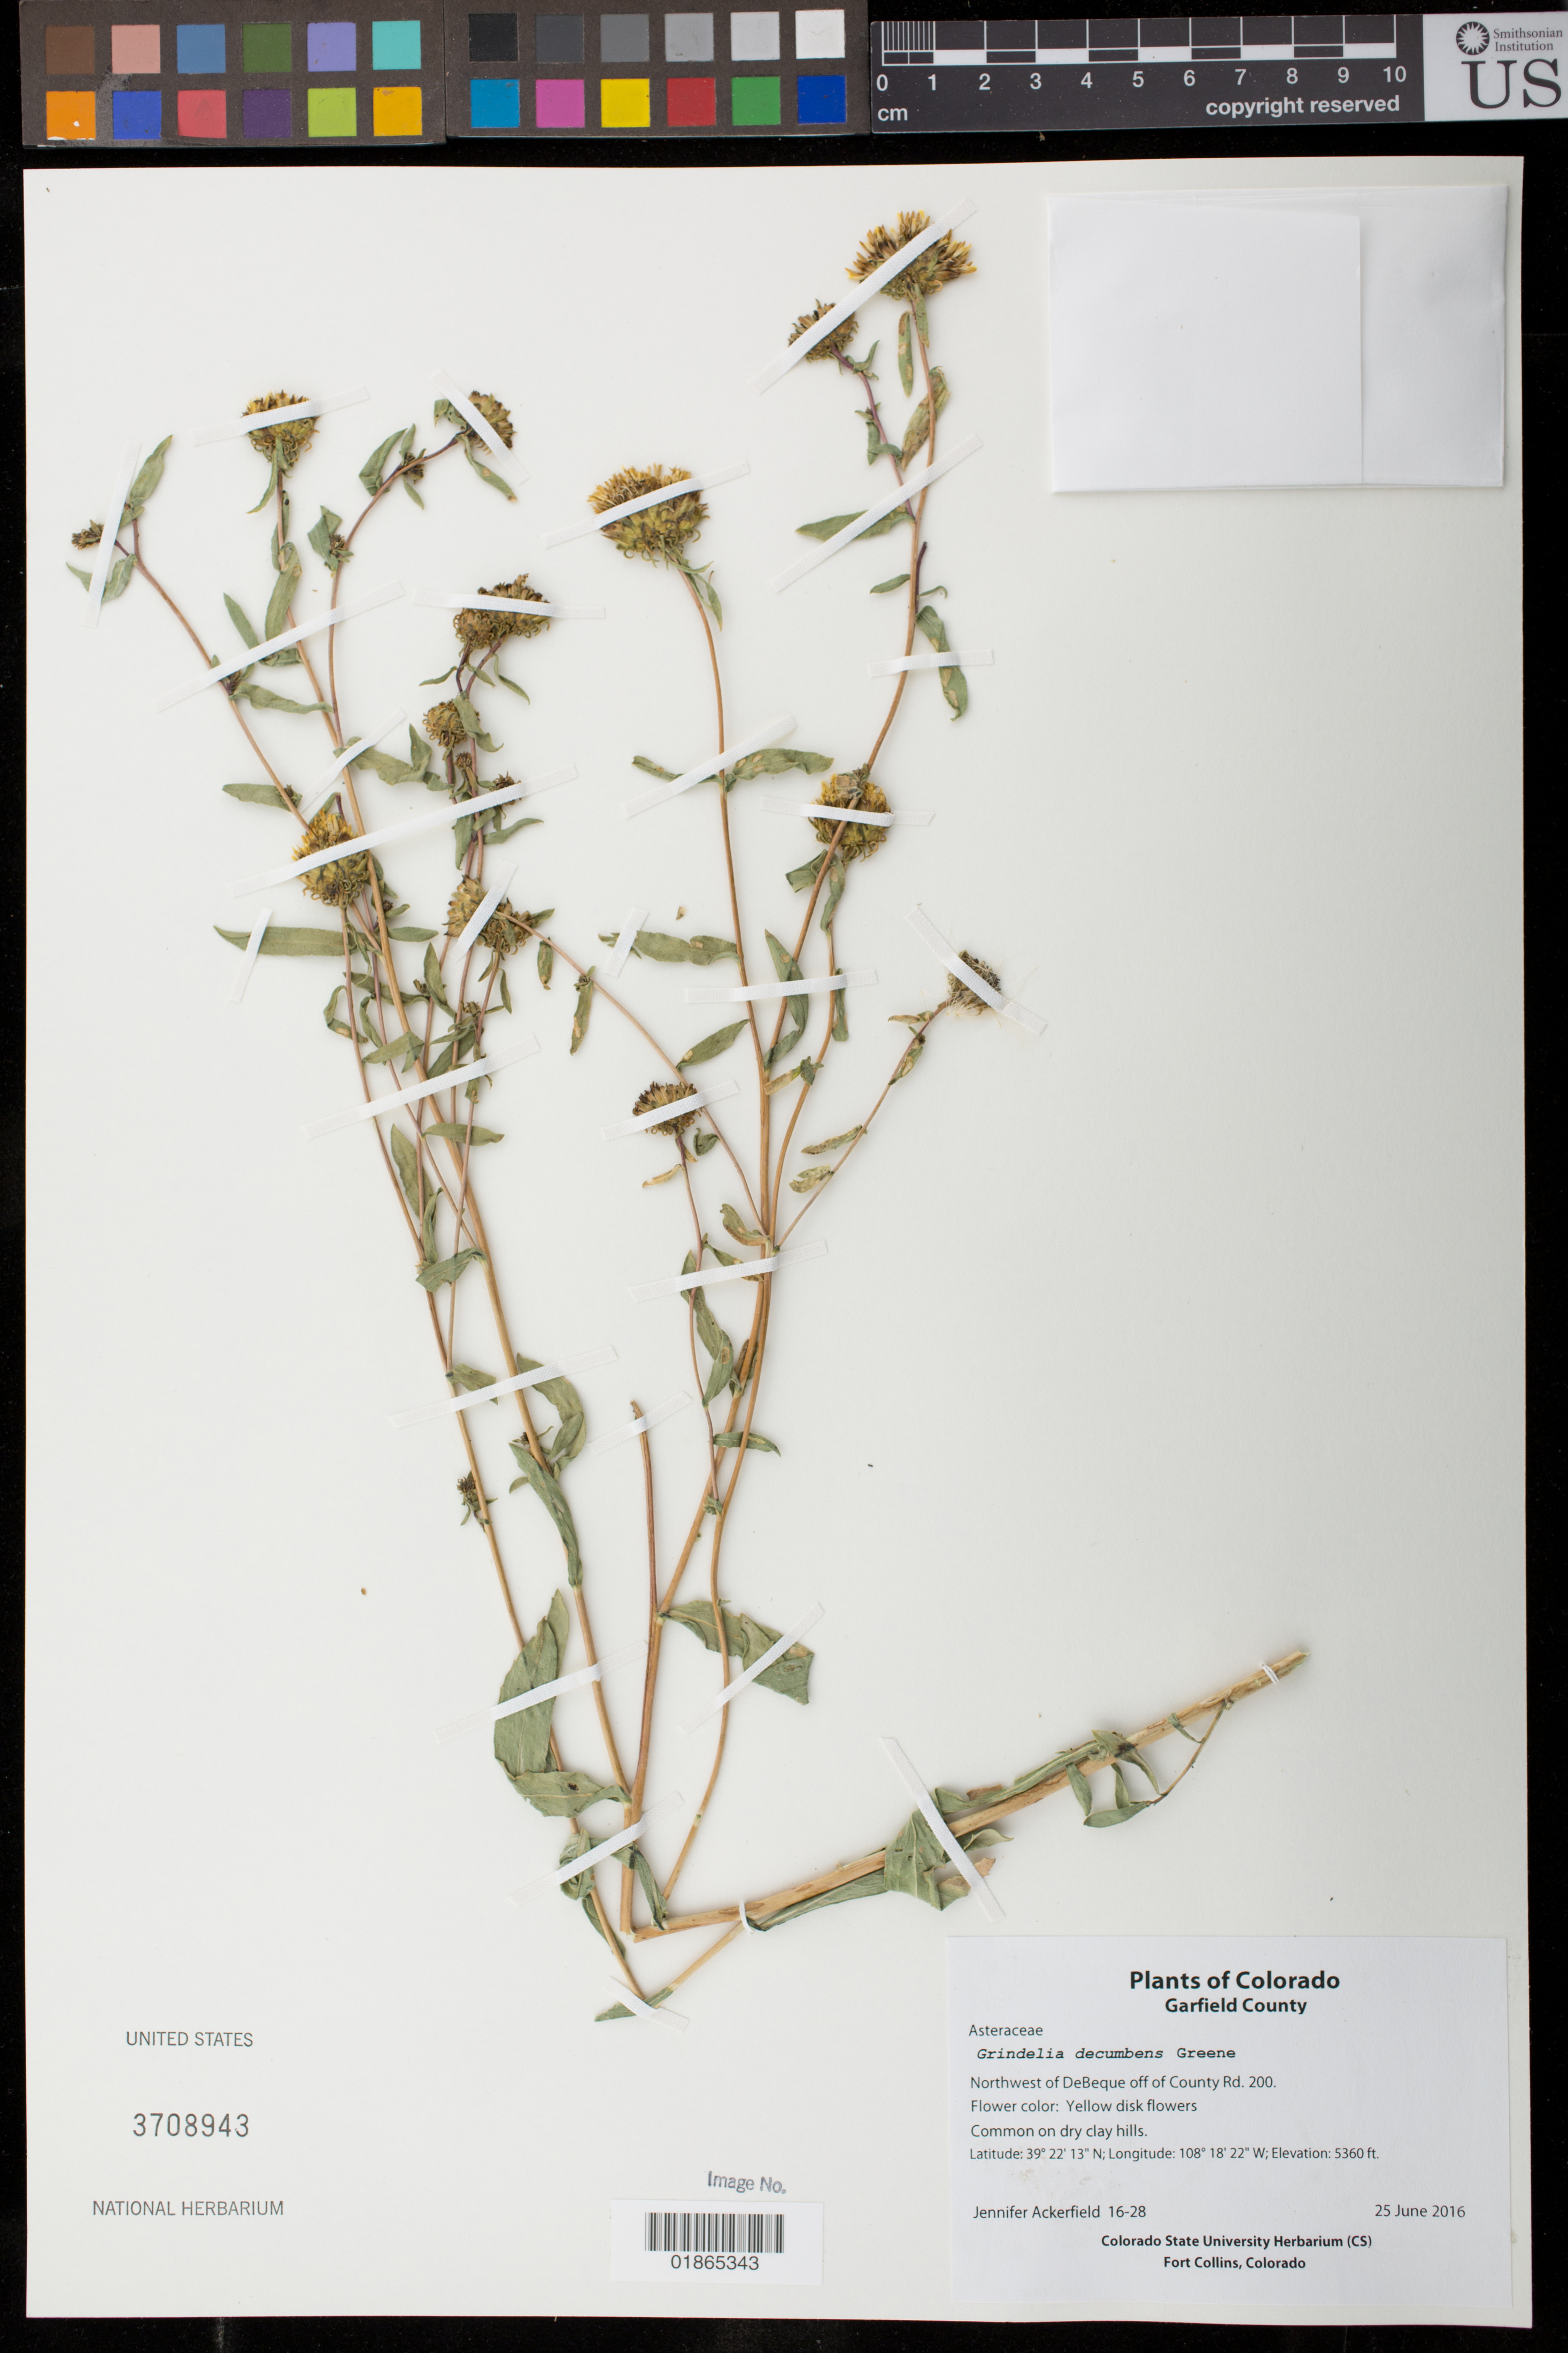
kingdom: Plantae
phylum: Tracheophyta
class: Magnoliopsida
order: Asterales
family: Asteraceae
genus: Grindelia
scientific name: Grindelia decumbens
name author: Greene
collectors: J. Ackerfield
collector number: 16-28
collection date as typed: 25 June 2016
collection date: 2016-06-25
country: United States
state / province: Colorado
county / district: Garfield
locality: Northwest of DeBeque off of County Rd. 200.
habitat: Common on dry clay hills.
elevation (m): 1634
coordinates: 39 22 13 N, 108 18 22 W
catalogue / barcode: US 3708943